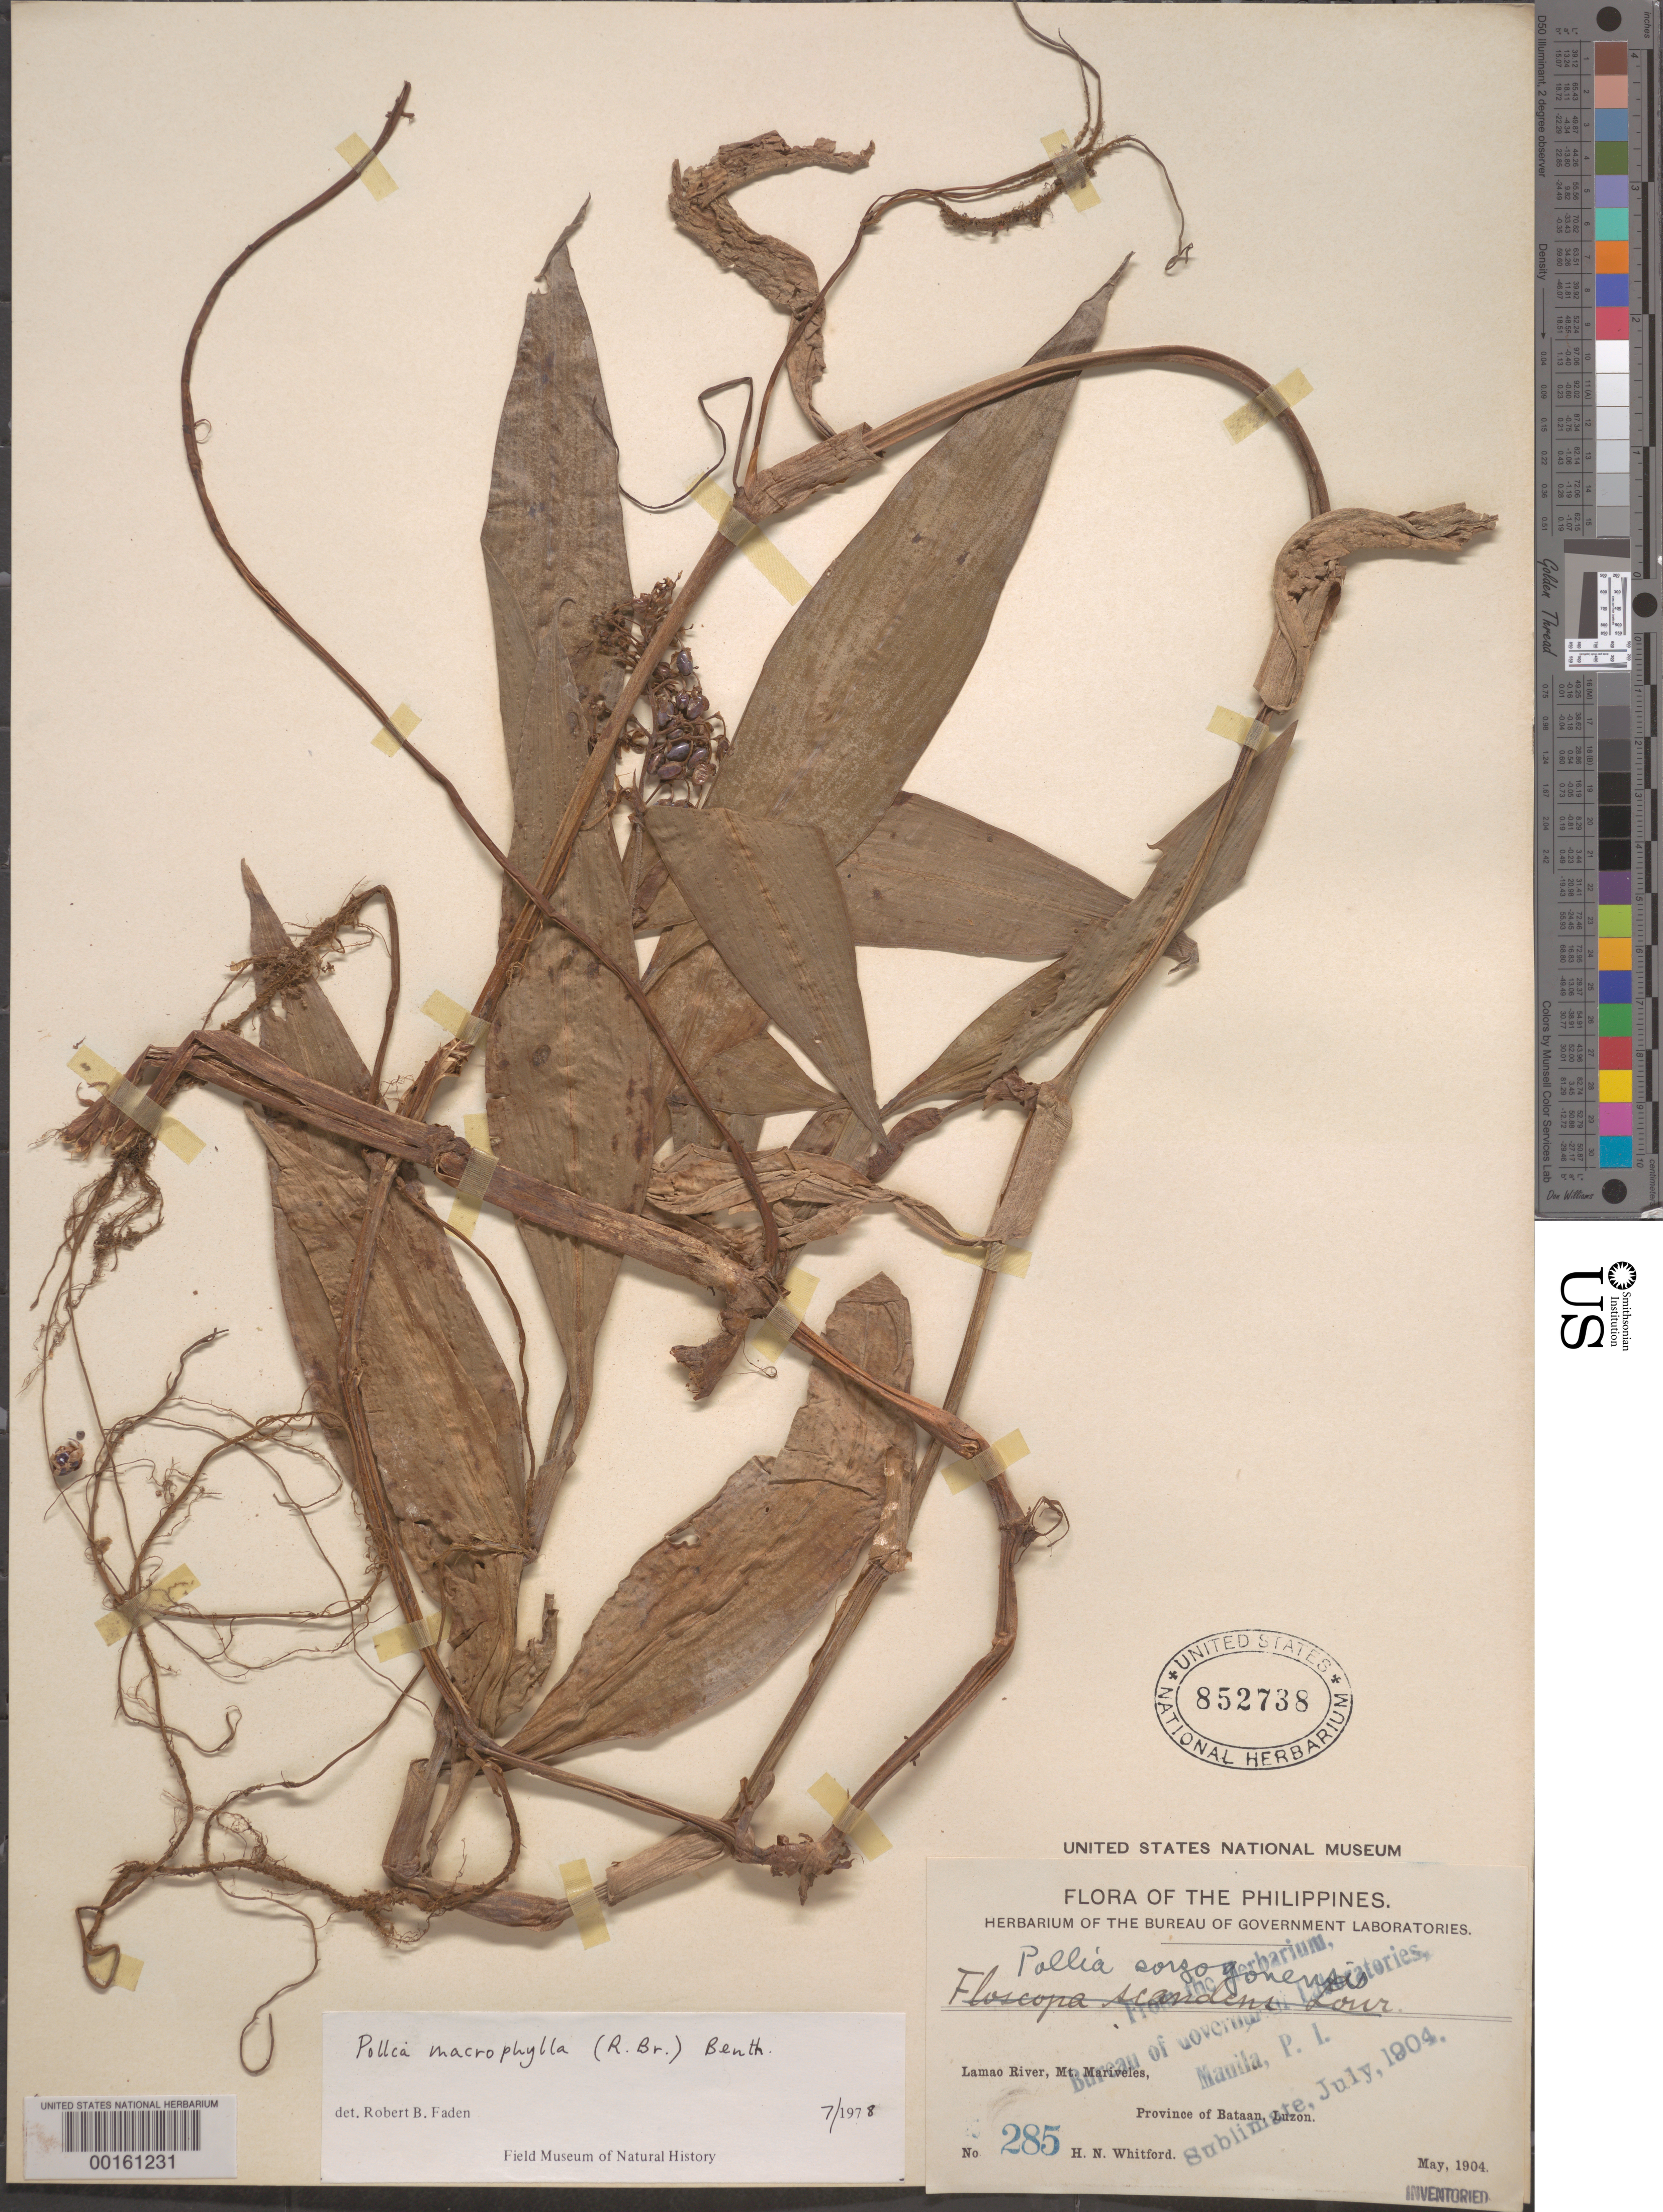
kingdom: Plantae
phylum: Tracheophyta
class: Liliopsida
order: Commelinales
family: Commelinaceae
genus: Pollia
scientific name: Pollia macrophylla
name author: (R. Br.) Benth.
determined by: Faden, Robert B., (US), Smithsonian Institution - National Museum of Natural History (UNITED STATES)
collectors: H. N. Whitford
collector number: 285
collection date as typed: May 1904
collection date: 1904-05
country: Philippines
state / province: Central Luzon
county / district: Bataan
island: Luzon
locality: Lamao River, Mt. Mariveles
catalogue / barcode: US 852738